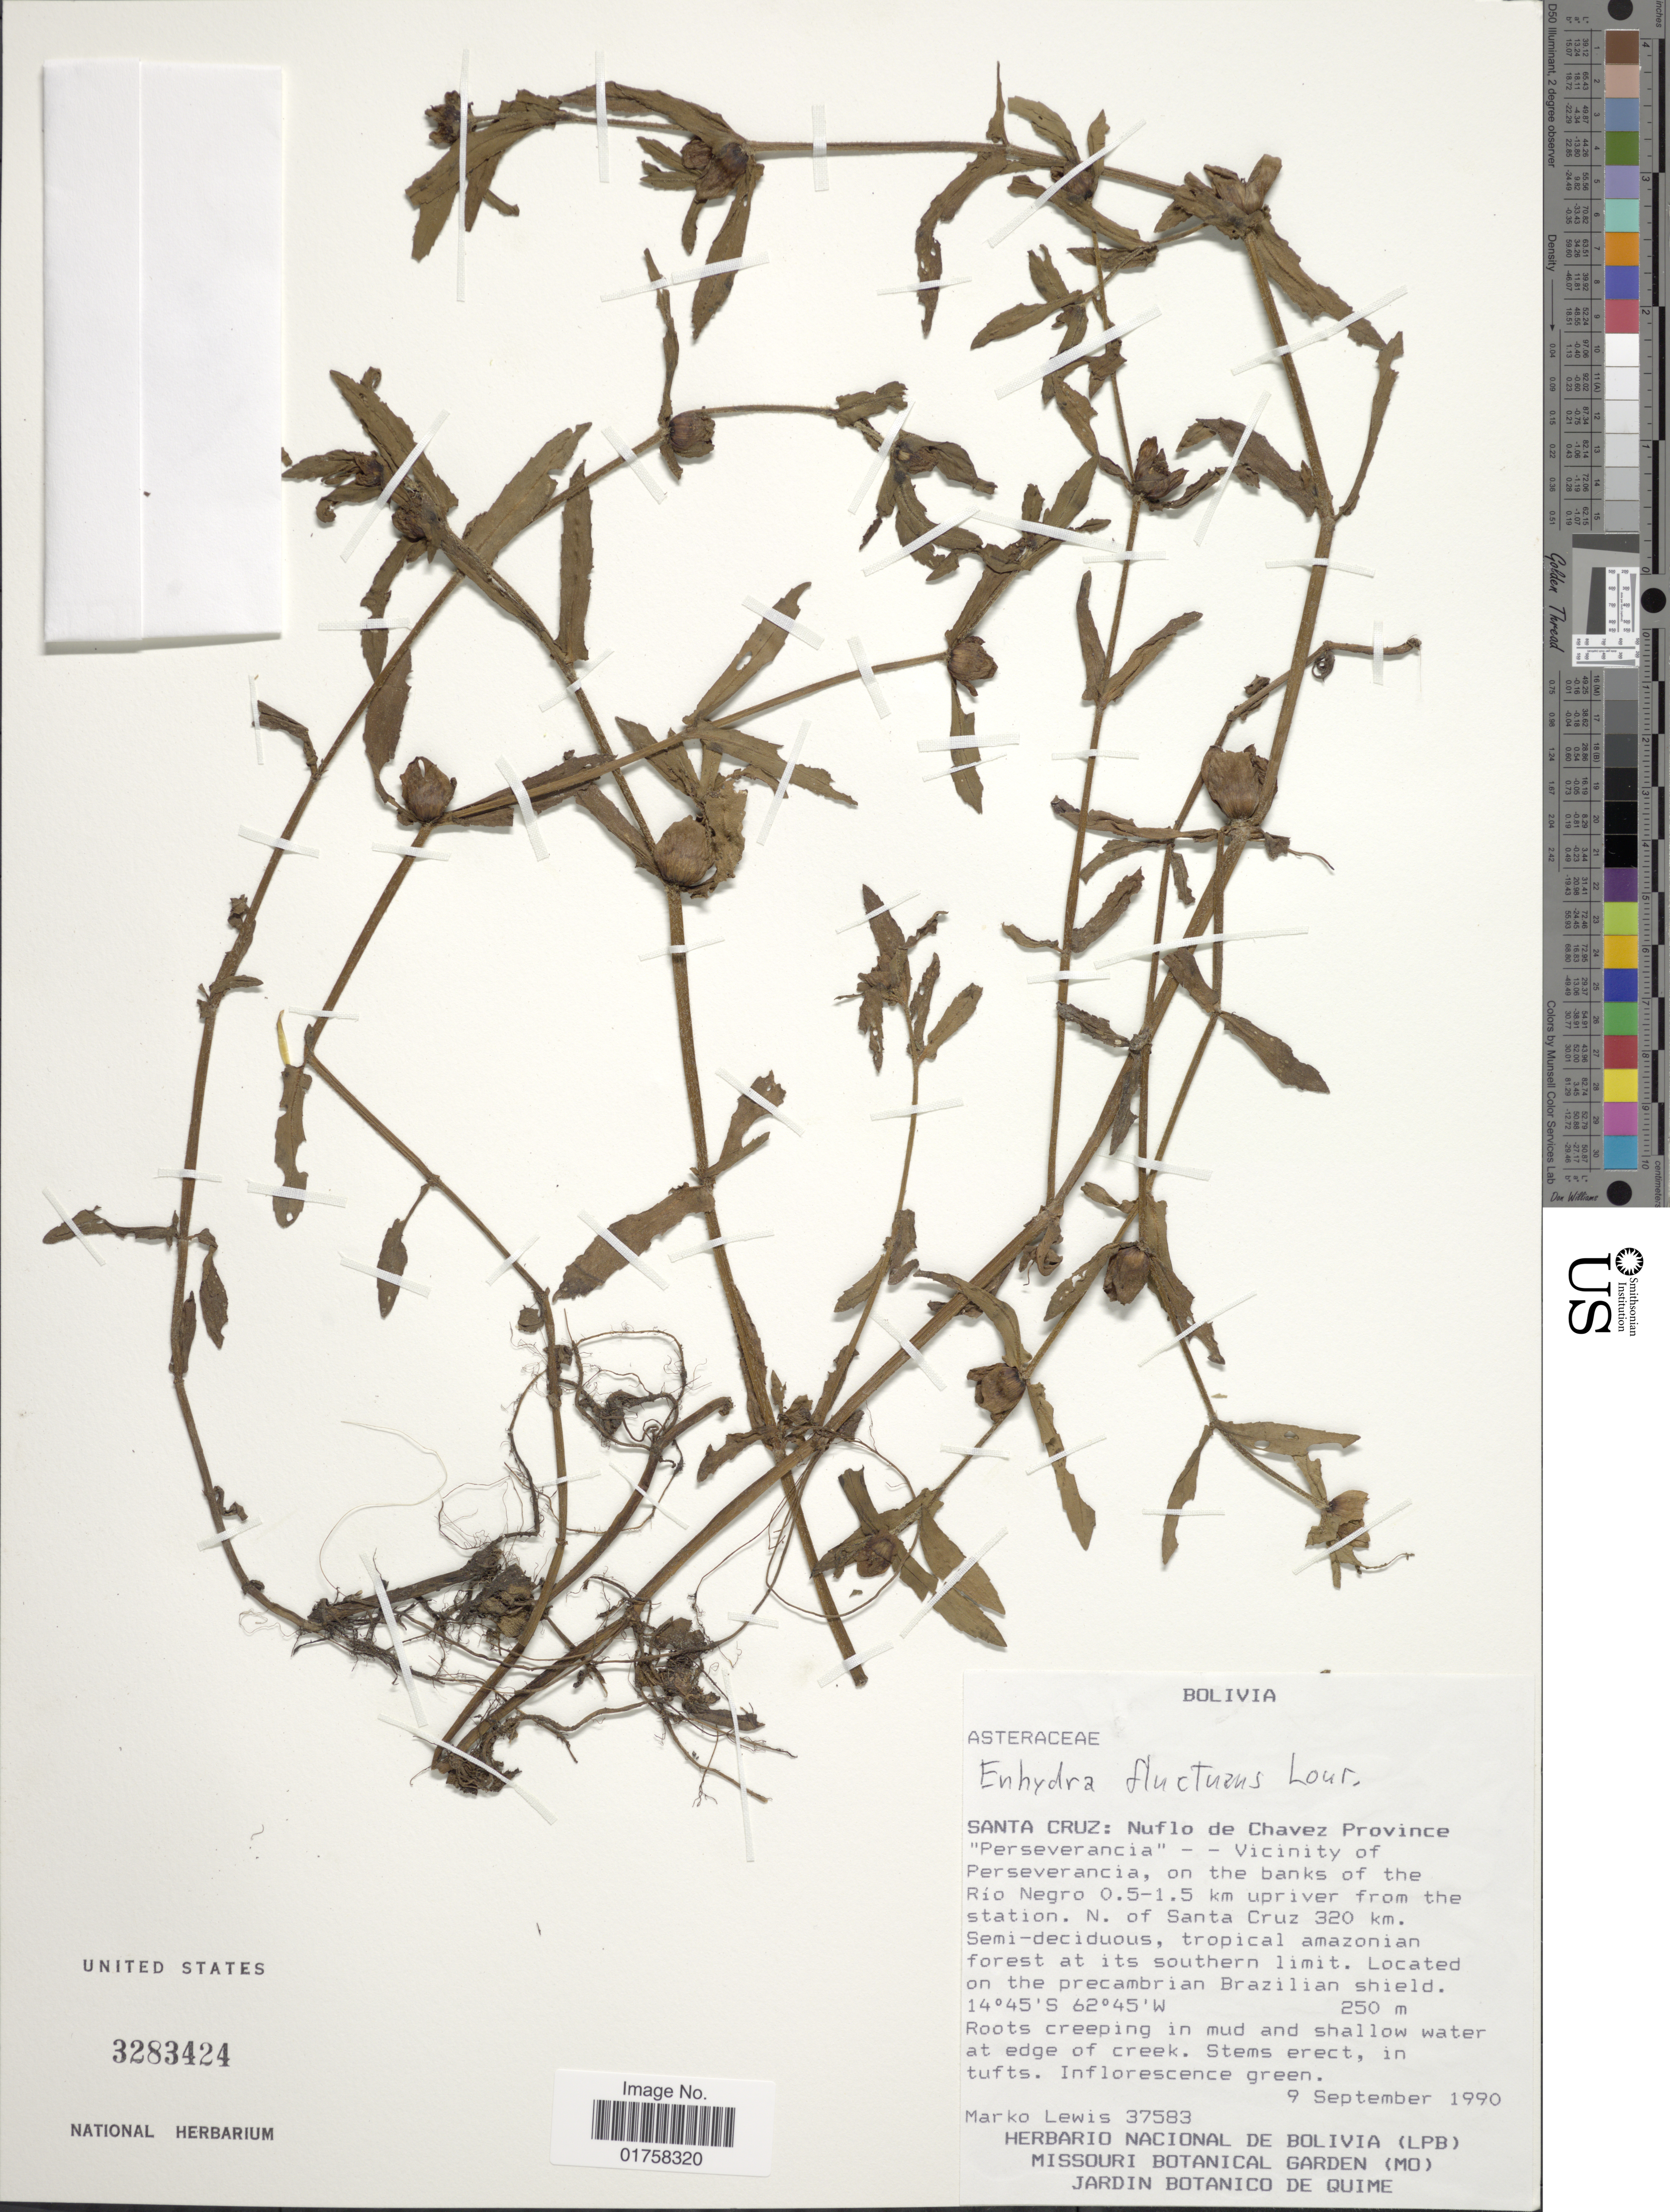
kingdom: Plantae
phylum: Tracheophyta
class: Magnoliopsida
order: Asterales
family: Asteraceae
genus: Enhydra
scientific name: Enhydra fluctuans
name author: Lour.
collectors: M. A. Lewis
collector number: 37583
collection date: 1990-12-09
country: Bolivia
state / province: Santa Cruz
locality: Nuflo de Chavez Province, "Perseverancia" - - Vicinity of Perseverancia, on the banks of the Río Negro 0.5 - 1.5 km upriver from the station. N. of Santa Cruz 320 km.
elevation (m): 250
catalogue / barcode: US 3283424